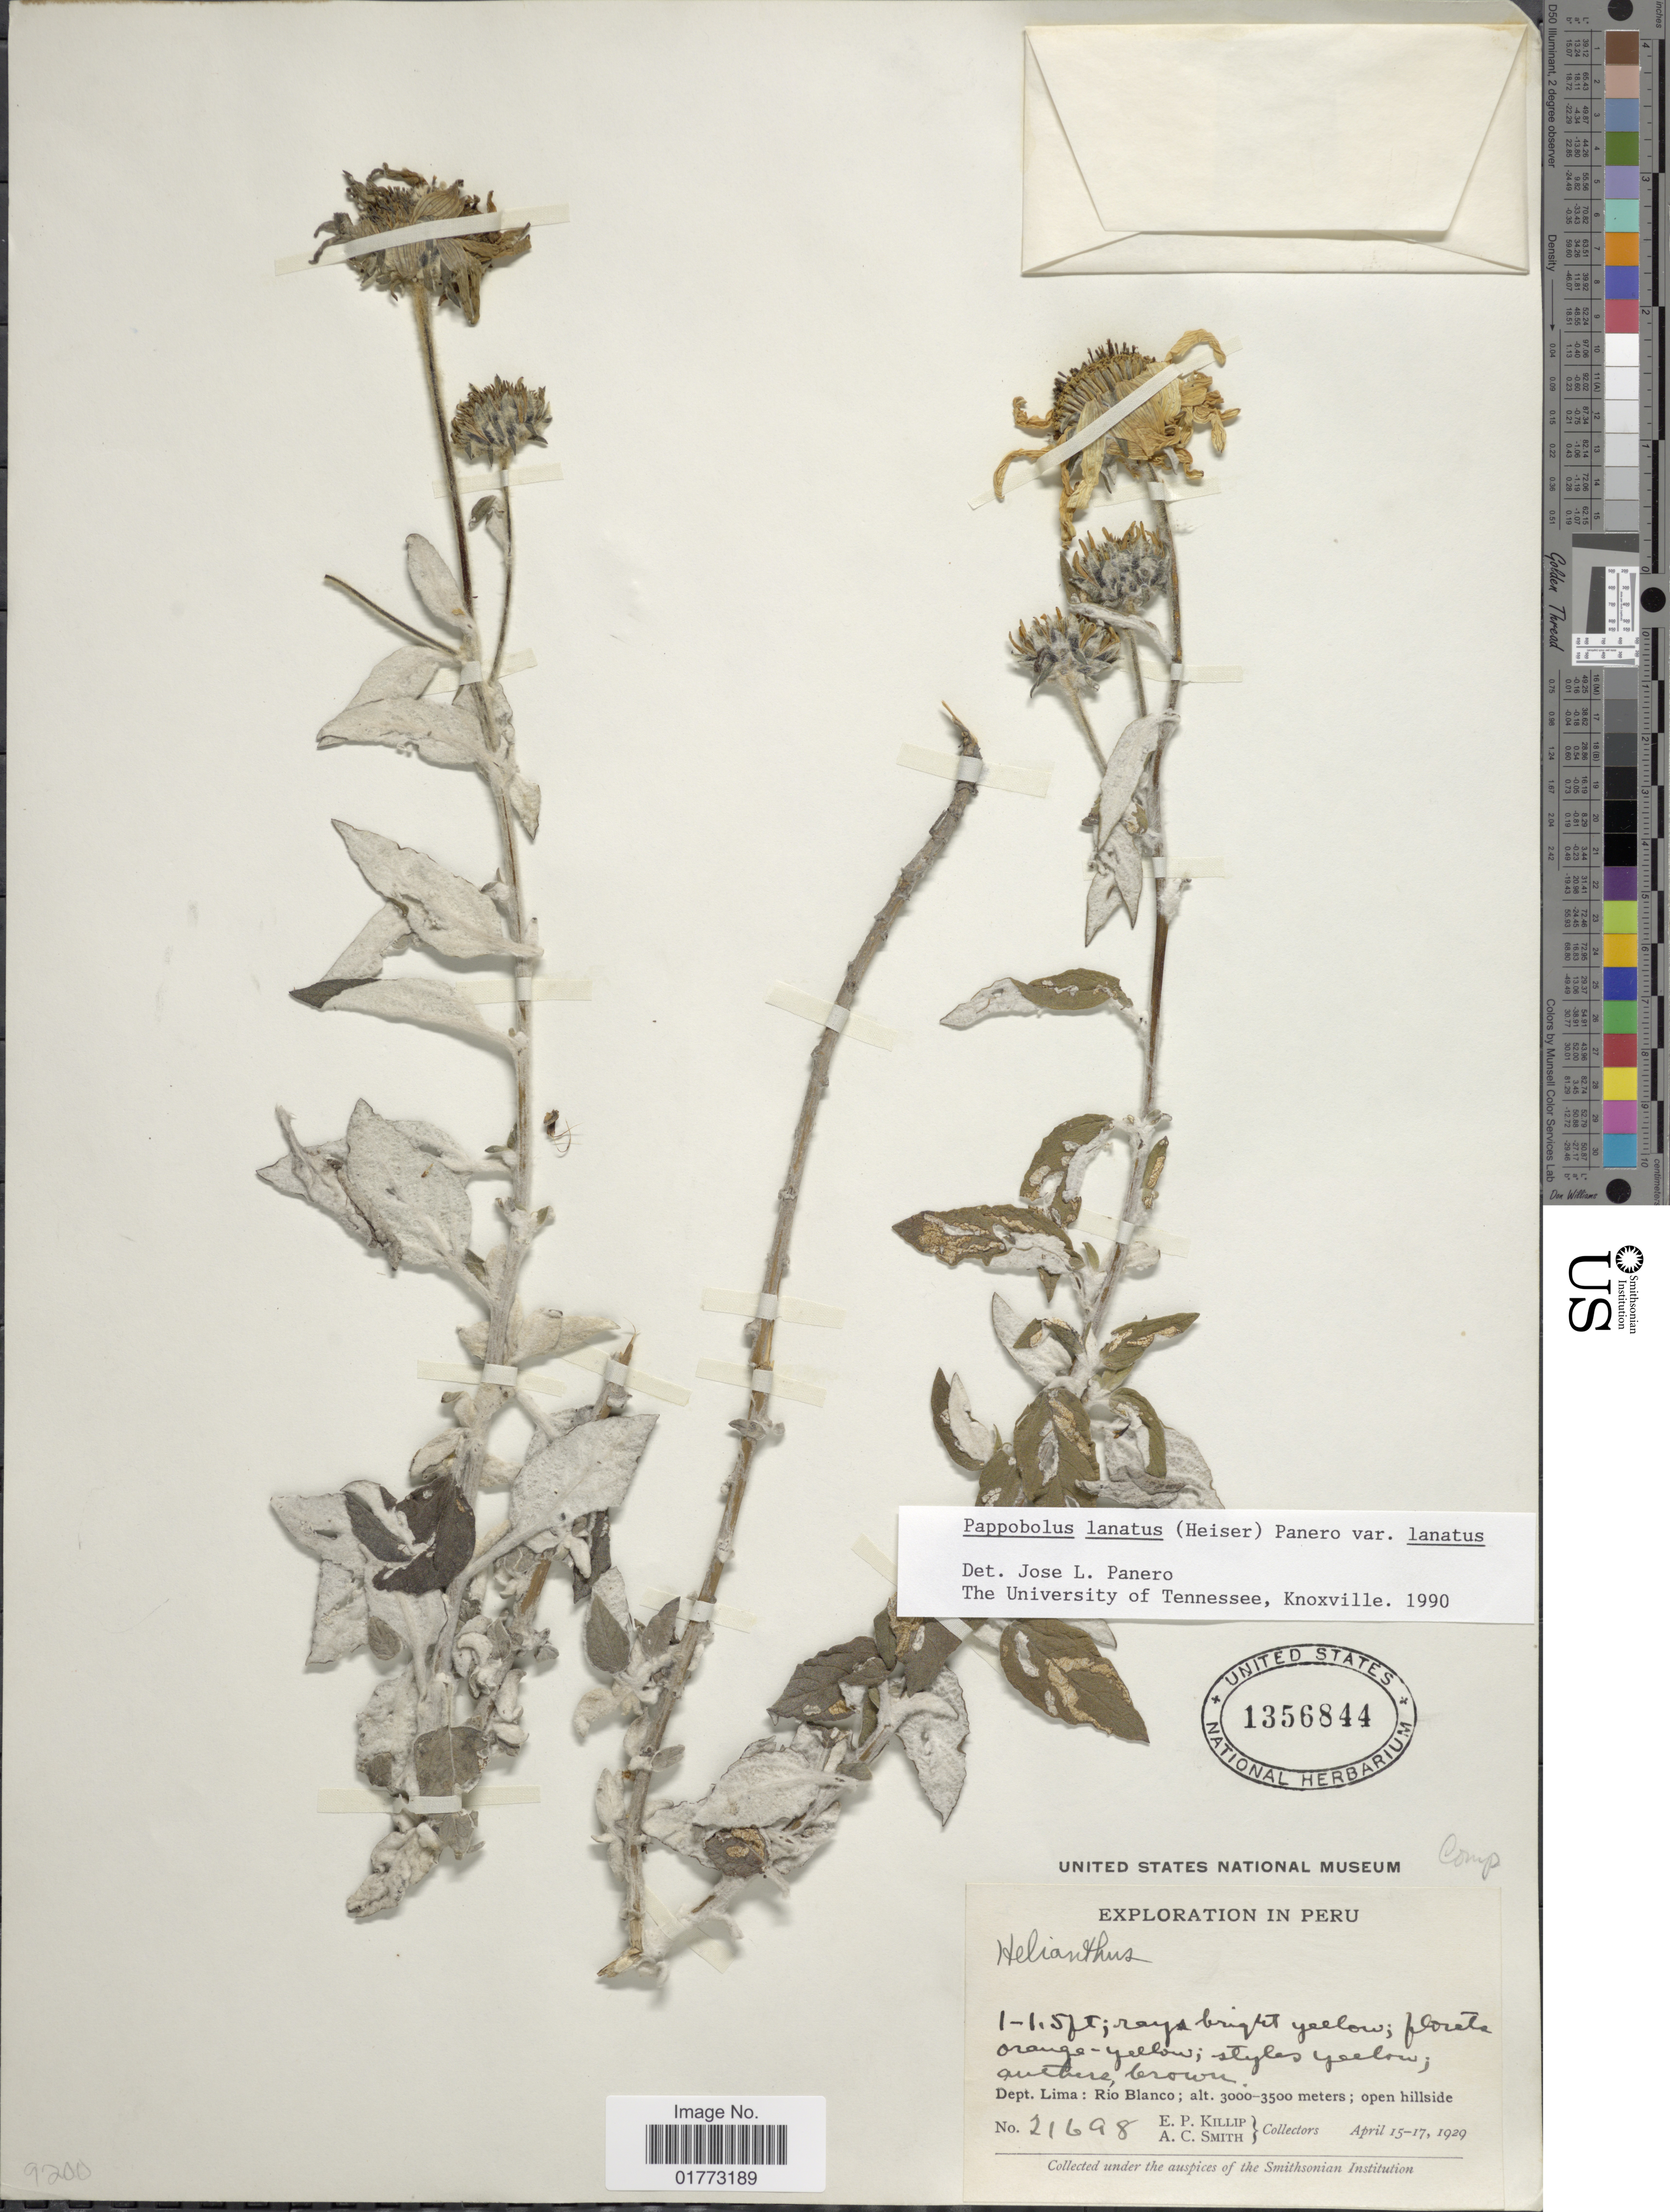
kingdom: Plantae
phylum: Tracheophyta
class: Magnoliopsida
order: Asterales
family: Asteraceae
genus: Pappobolus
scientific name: Pappobolus lanatus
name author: (Heiser) Panero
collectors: E. P. Killip & A. C. Smith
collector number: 216a8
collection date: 1929-04-15/1929-04-17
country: Peru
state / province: Lima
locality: Rio Blanco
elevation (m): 3000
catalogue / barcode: US 1356844